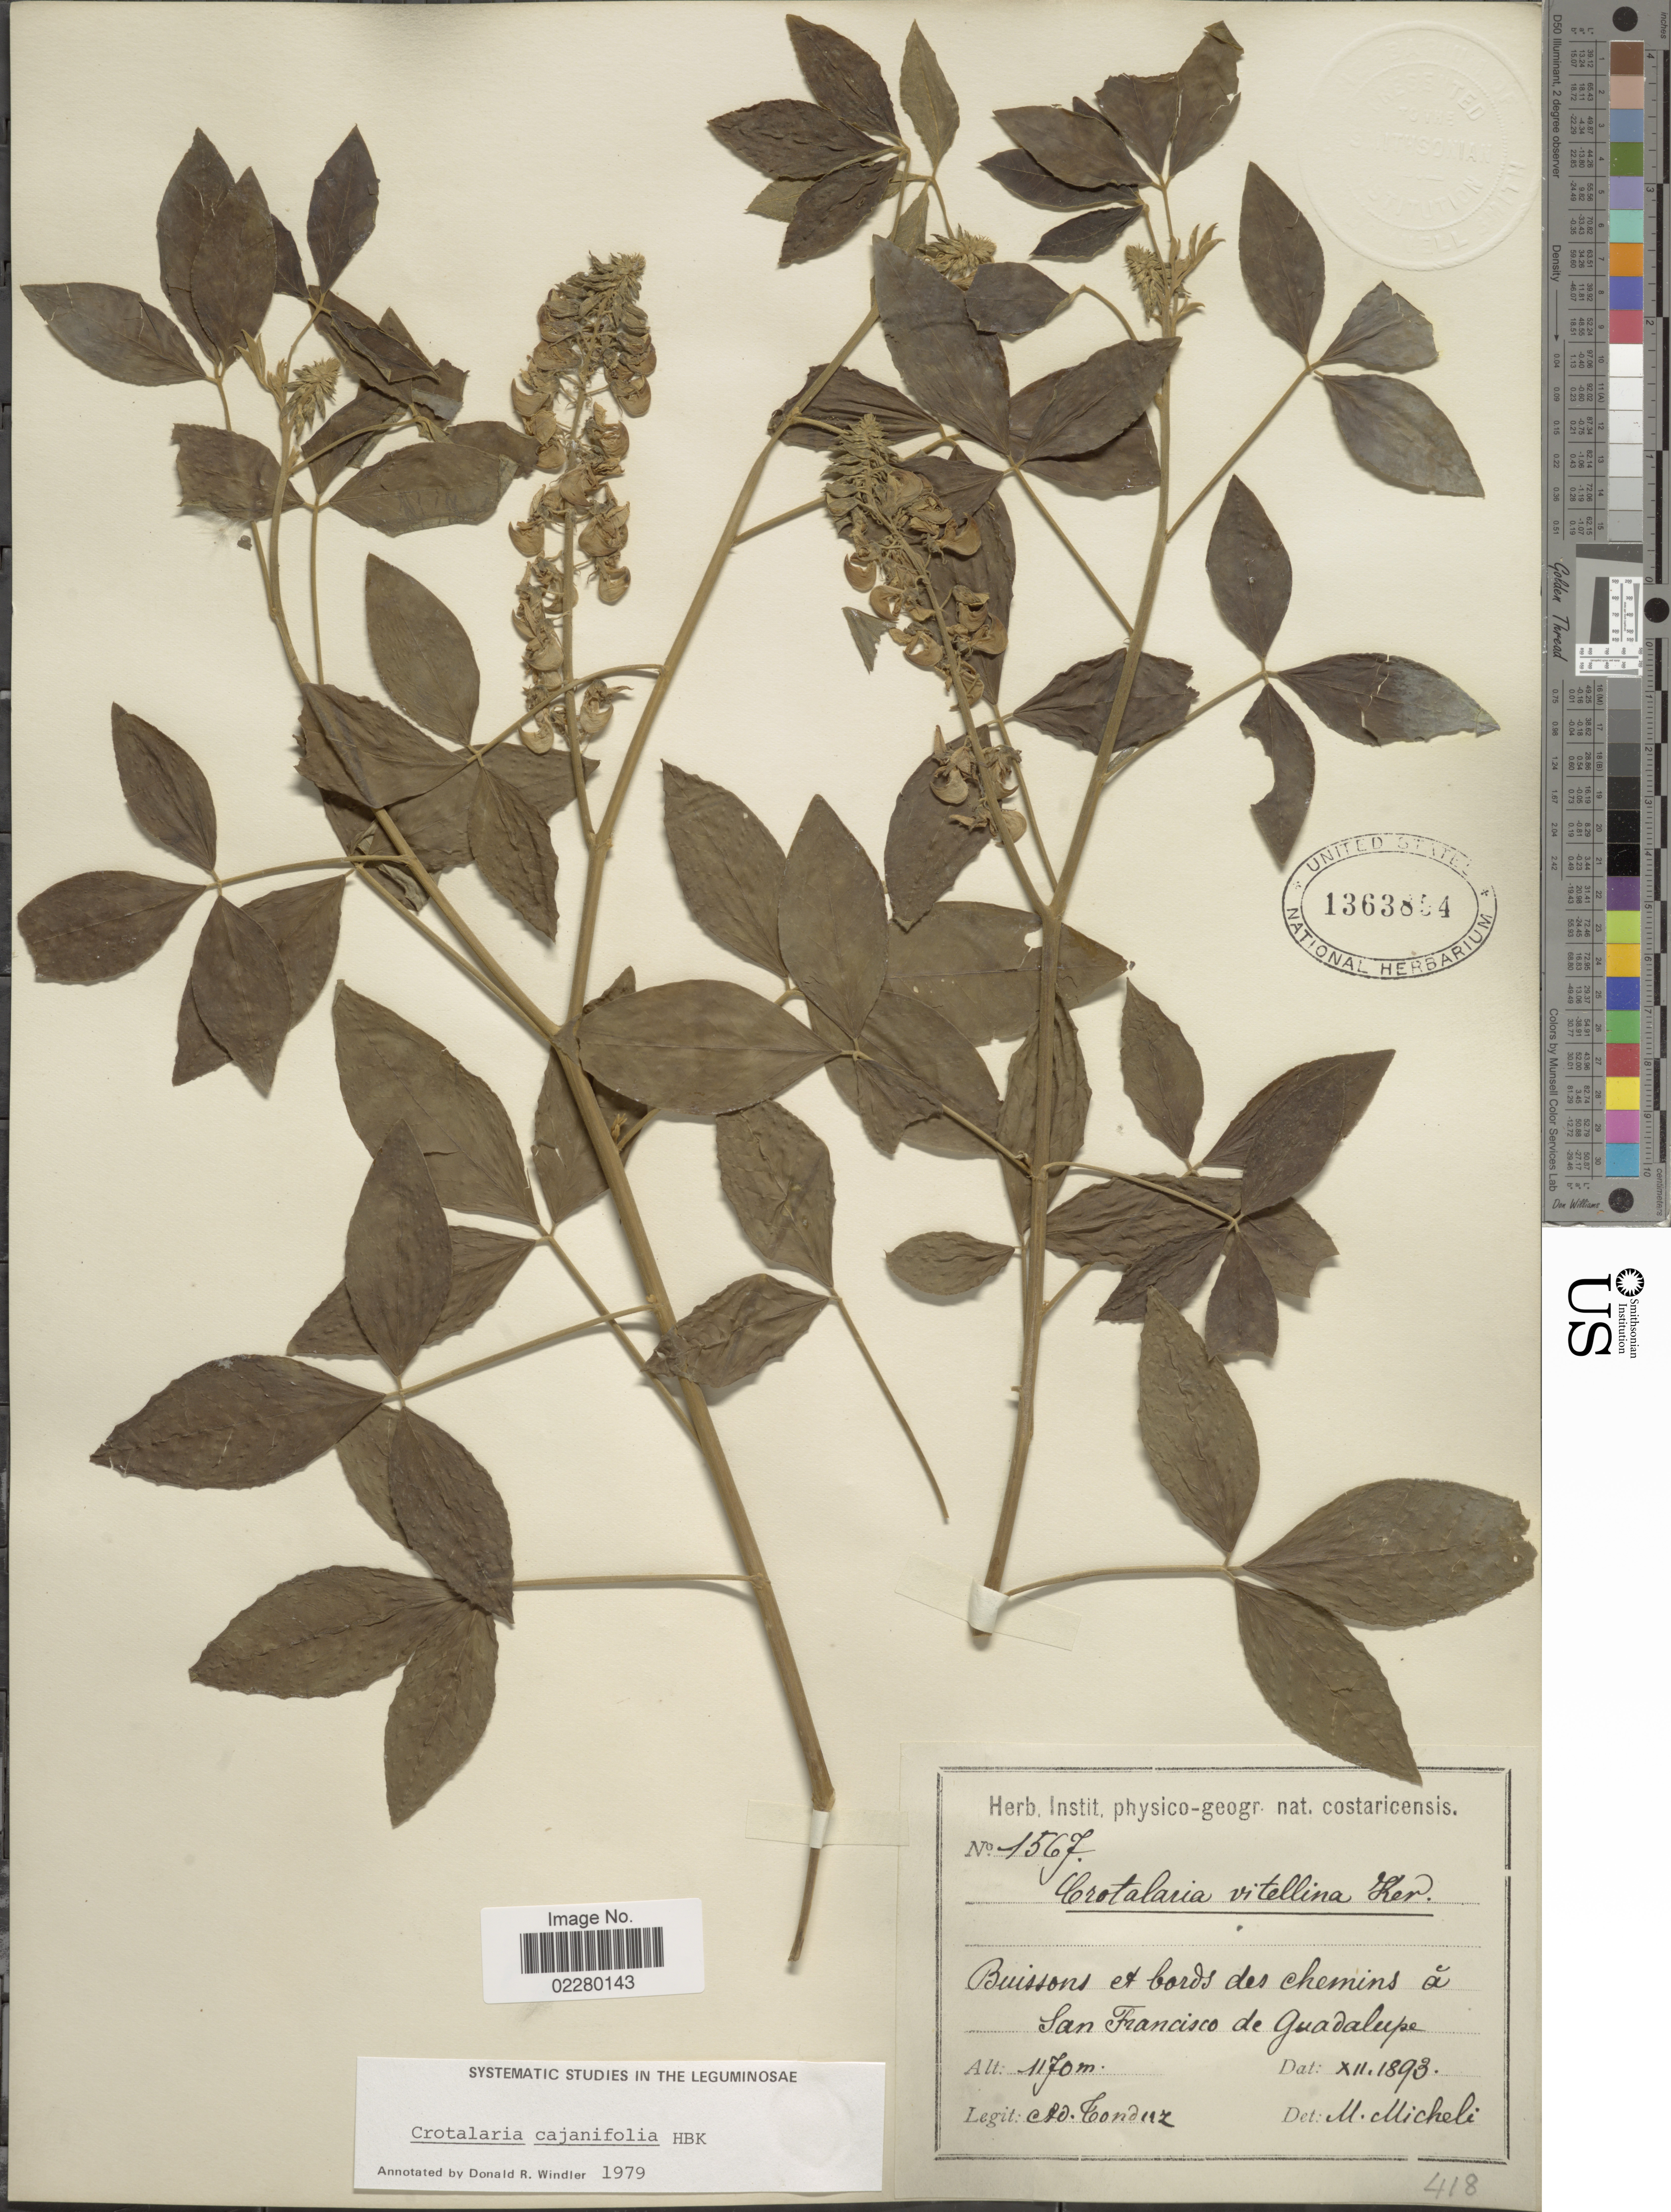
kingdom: Plantae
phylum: Tracheophyta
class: Magnoliopsida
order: Fabales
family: Fabaceae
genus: Crotalaria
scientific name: Crotalaria cajanifolia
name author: Kunth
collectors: A. Tonduz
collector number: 1567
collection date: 1893-12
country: Costa Rica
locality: Buissons et bords de chimens á San Francisco de Guadalupe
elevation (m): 1170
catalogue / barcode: US 1363894